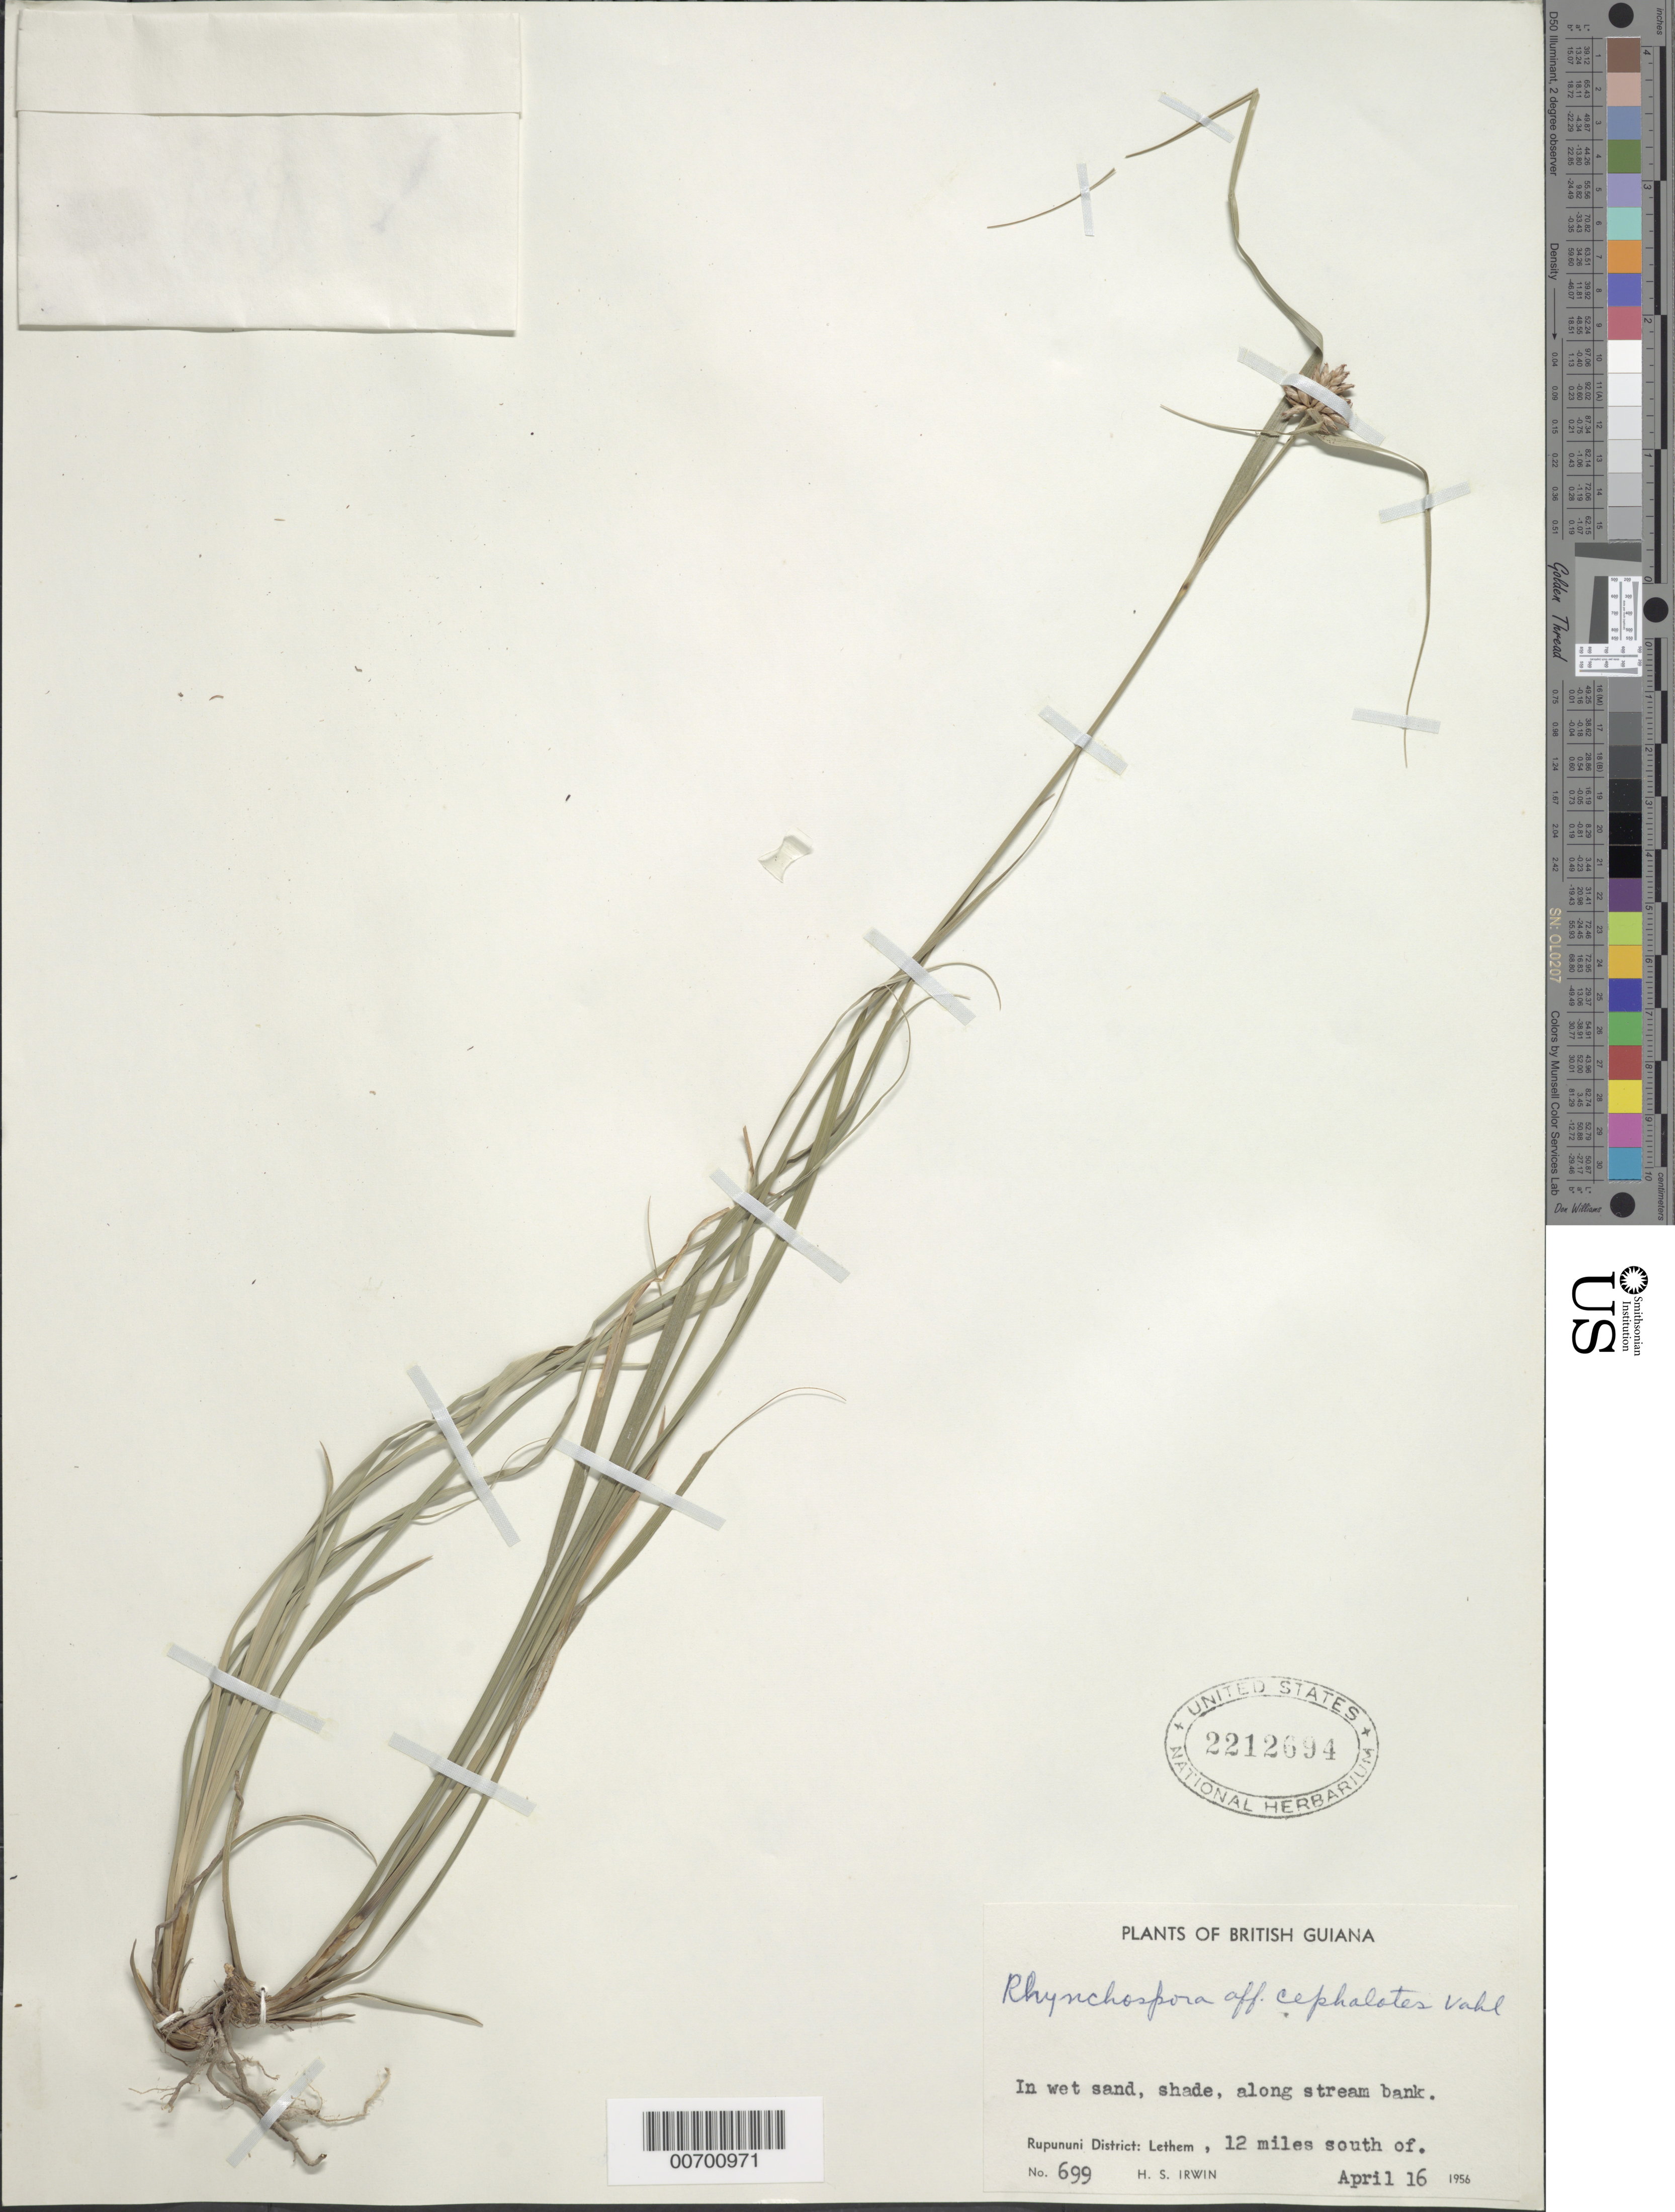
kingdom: Plantae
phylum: Tracheophyta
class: Liliopsida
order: Poales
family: Cyperaceae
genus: Rhynchospora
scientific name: Rhynchospora cephalotes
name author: (L.) Vahl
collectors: H. Irwin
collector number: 699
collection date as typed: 16-Apr-56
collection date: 1956-04-16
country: Guyana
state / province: U. Takutu-U. Essequibo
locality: Rupununi Dist., 12 mi. S of Lethem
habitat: Wet sand, shade, along river bank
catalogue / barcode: US 2212694